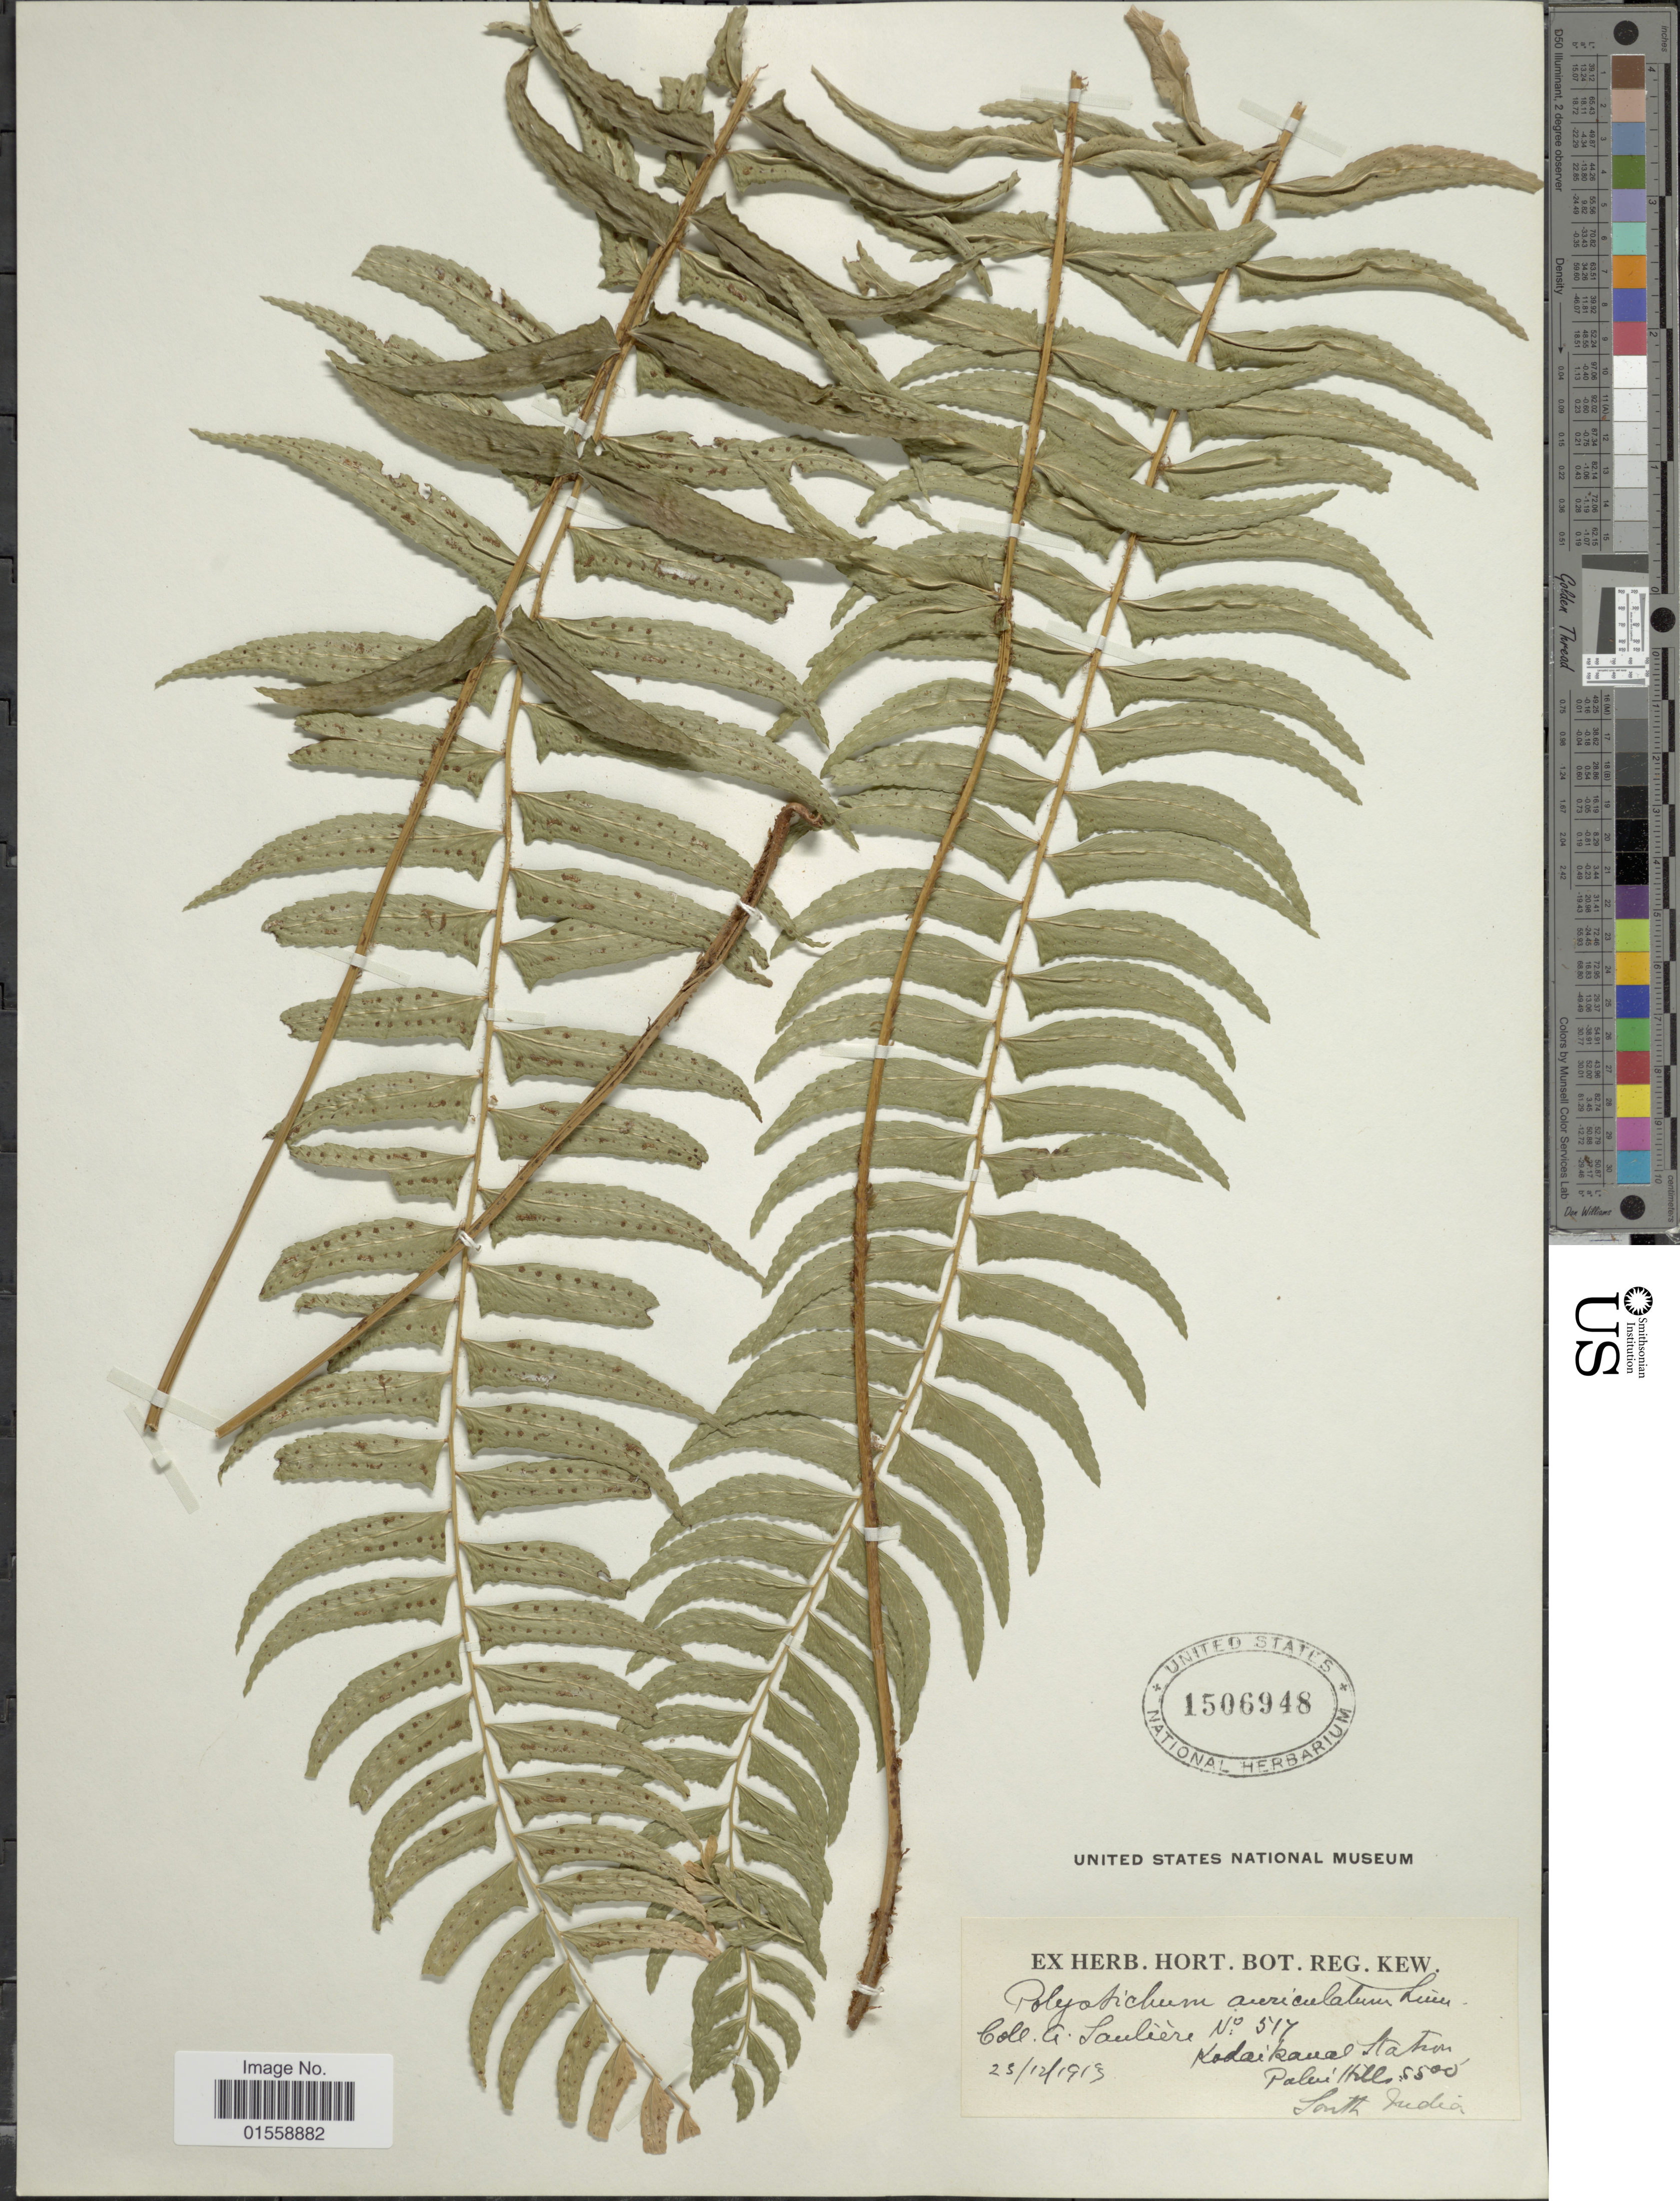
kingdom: Plantae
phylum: Tracheophyta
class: Polypodiopsida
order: Polypodiales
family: Dryopteridaceae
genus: Polystichum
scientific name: Polystichum auriculatum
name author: (L.) C. Presl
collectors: A. Sauliere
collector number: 517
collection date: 1919-12-25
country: India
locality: Kodaikanal, Hakom, Palere, South India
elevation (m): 1676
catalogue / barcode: US 1506948